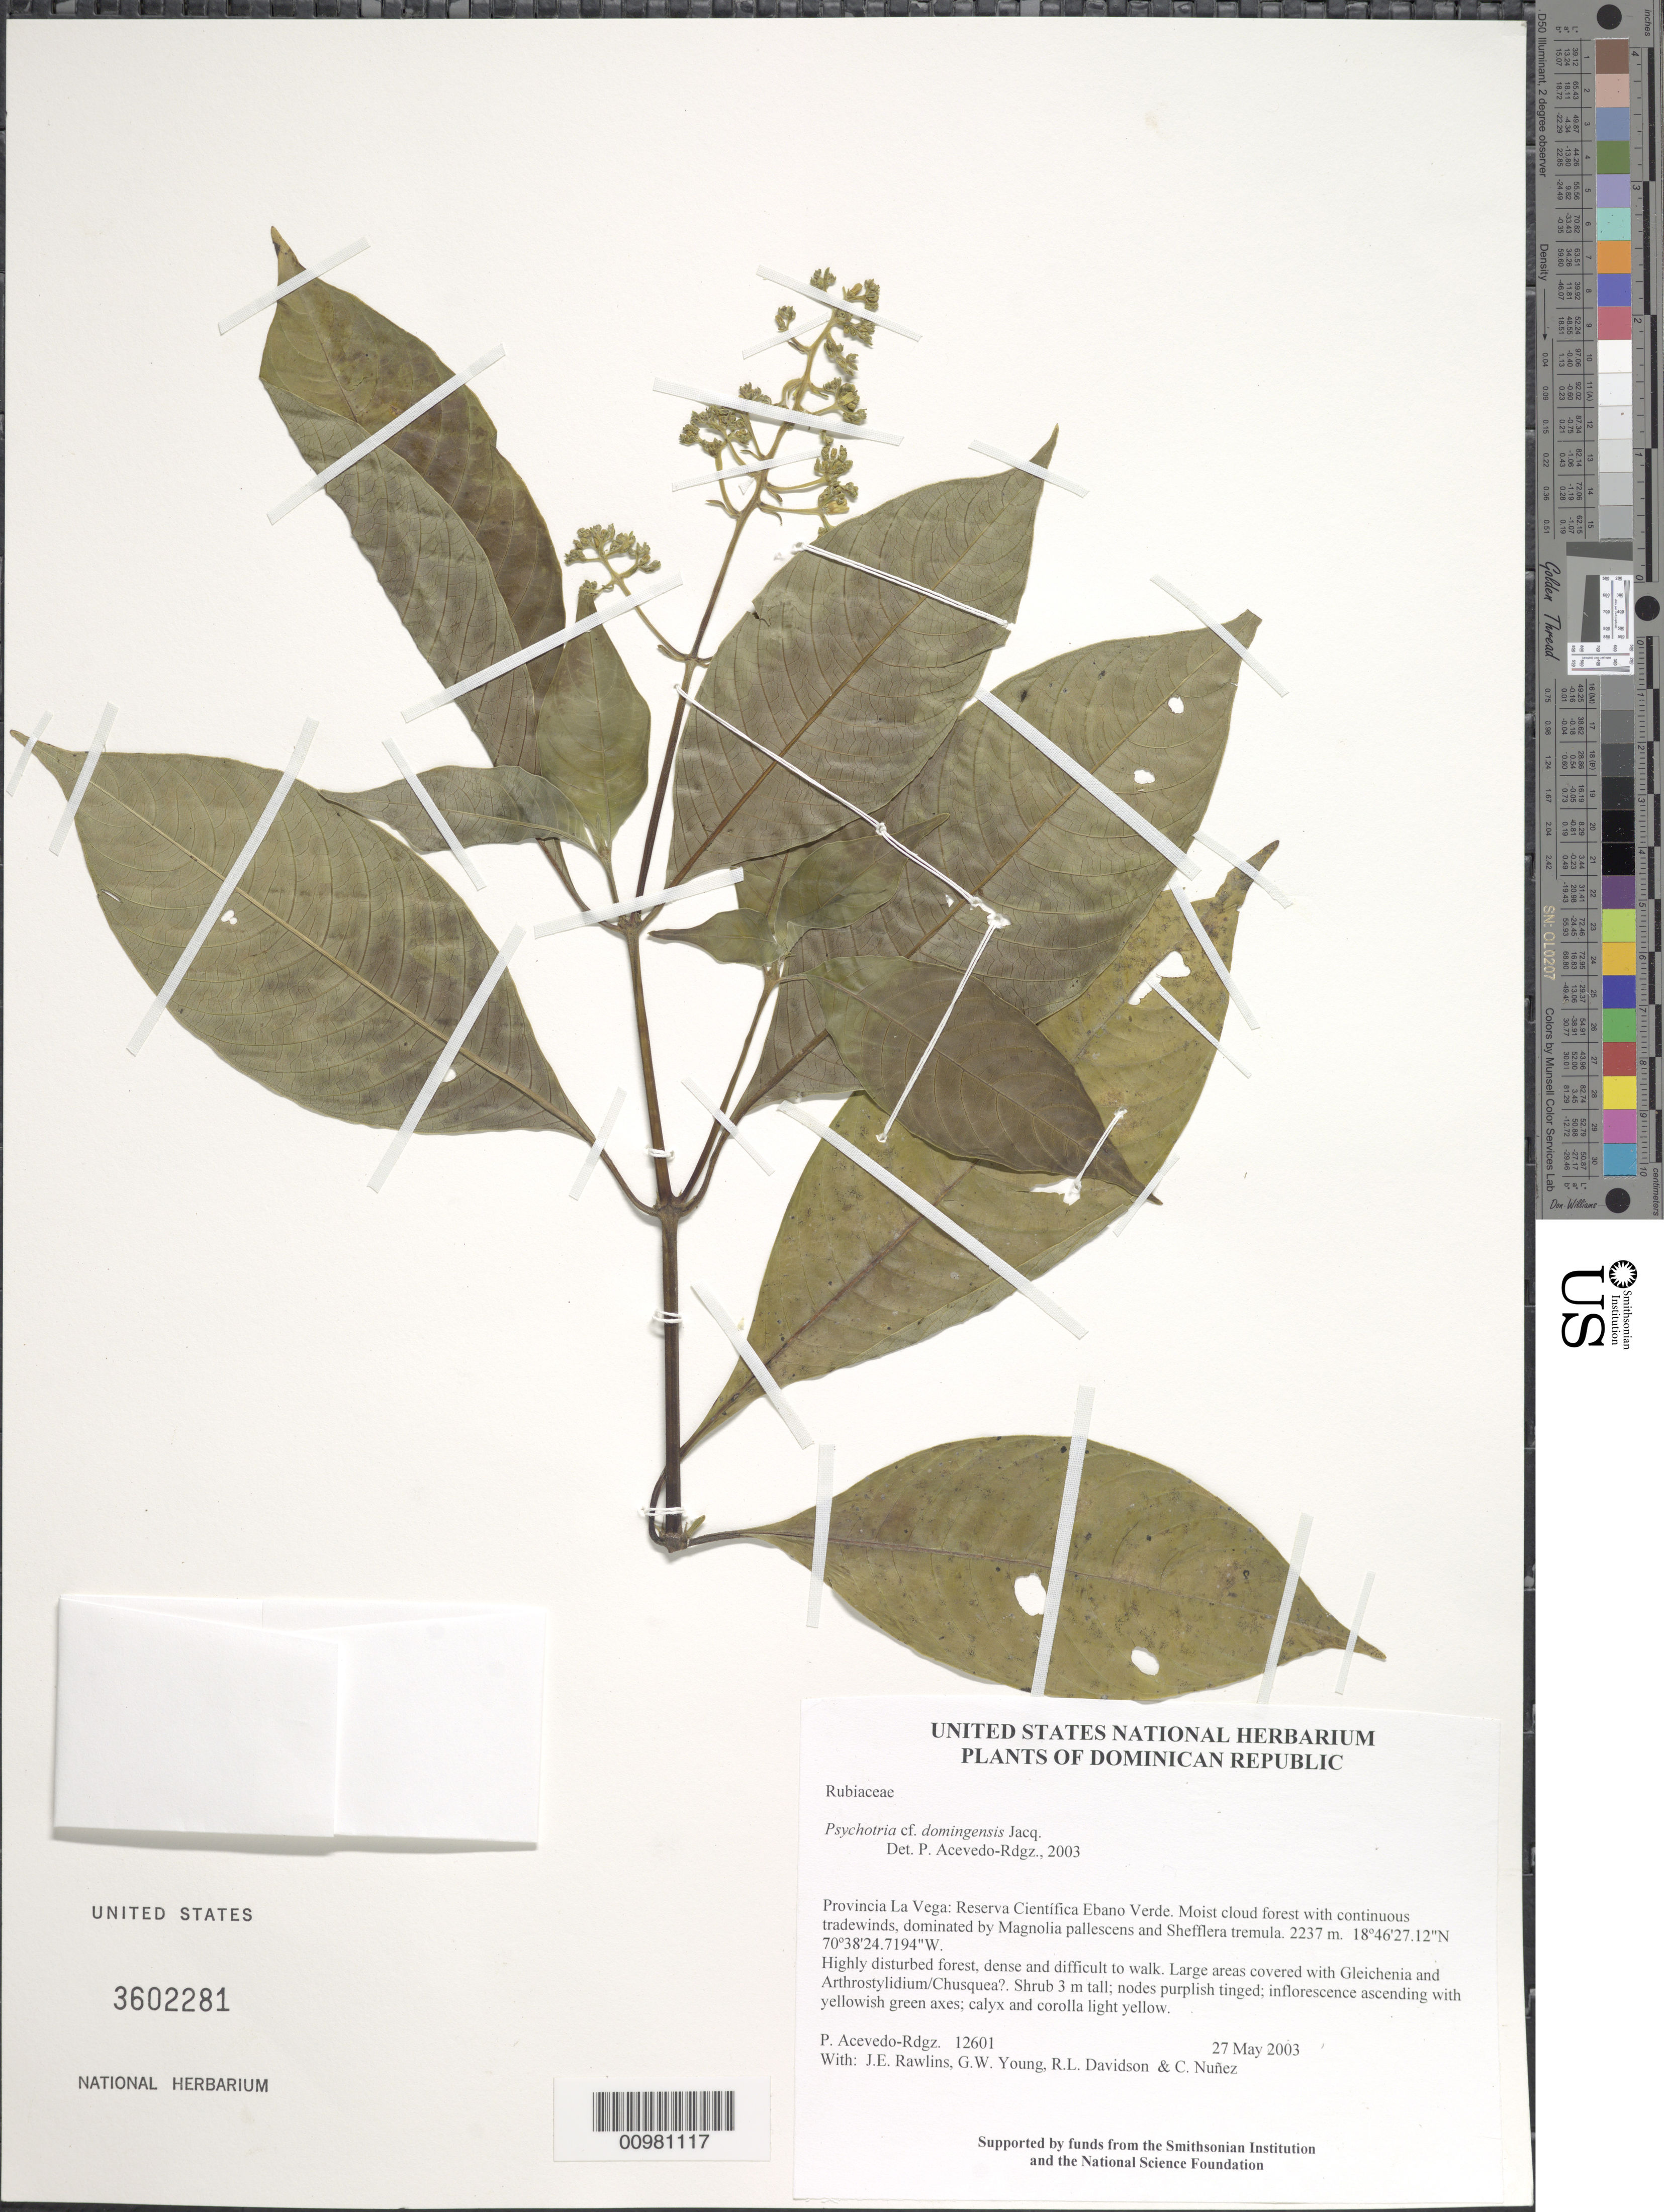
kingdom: Plantae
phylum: Tracheophyta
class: Magnoliopsida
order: Gentianales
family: Rubiaceae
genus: Psychotria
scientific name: Psychotria domingensis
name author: Jacq.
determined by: Acevedo-Rodríguez, P., (BOT), Smithsonian Institution - National Museum of Natural History (UNITED STATES)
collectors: P. Acevedo-Rodr., J. Rawlins, G. Young, R. Davidson & C. Nunez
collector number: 12601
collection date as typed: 27 May 2003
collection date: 2003-05-27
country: Dominican Republic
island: Hispaniola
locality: Provincia La Vega: Reserva Científica Ebano Verde. Moist cloud forest with continuous tradewinds, dominated by Magnolia pallescens and Shefflera tremula.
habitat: Highly disturbed forest, dense and difficult to walk. Large areas covered with Gleichenia and Arthrostylidium/Chusquea?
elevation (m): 2237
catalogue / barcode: US 3602281